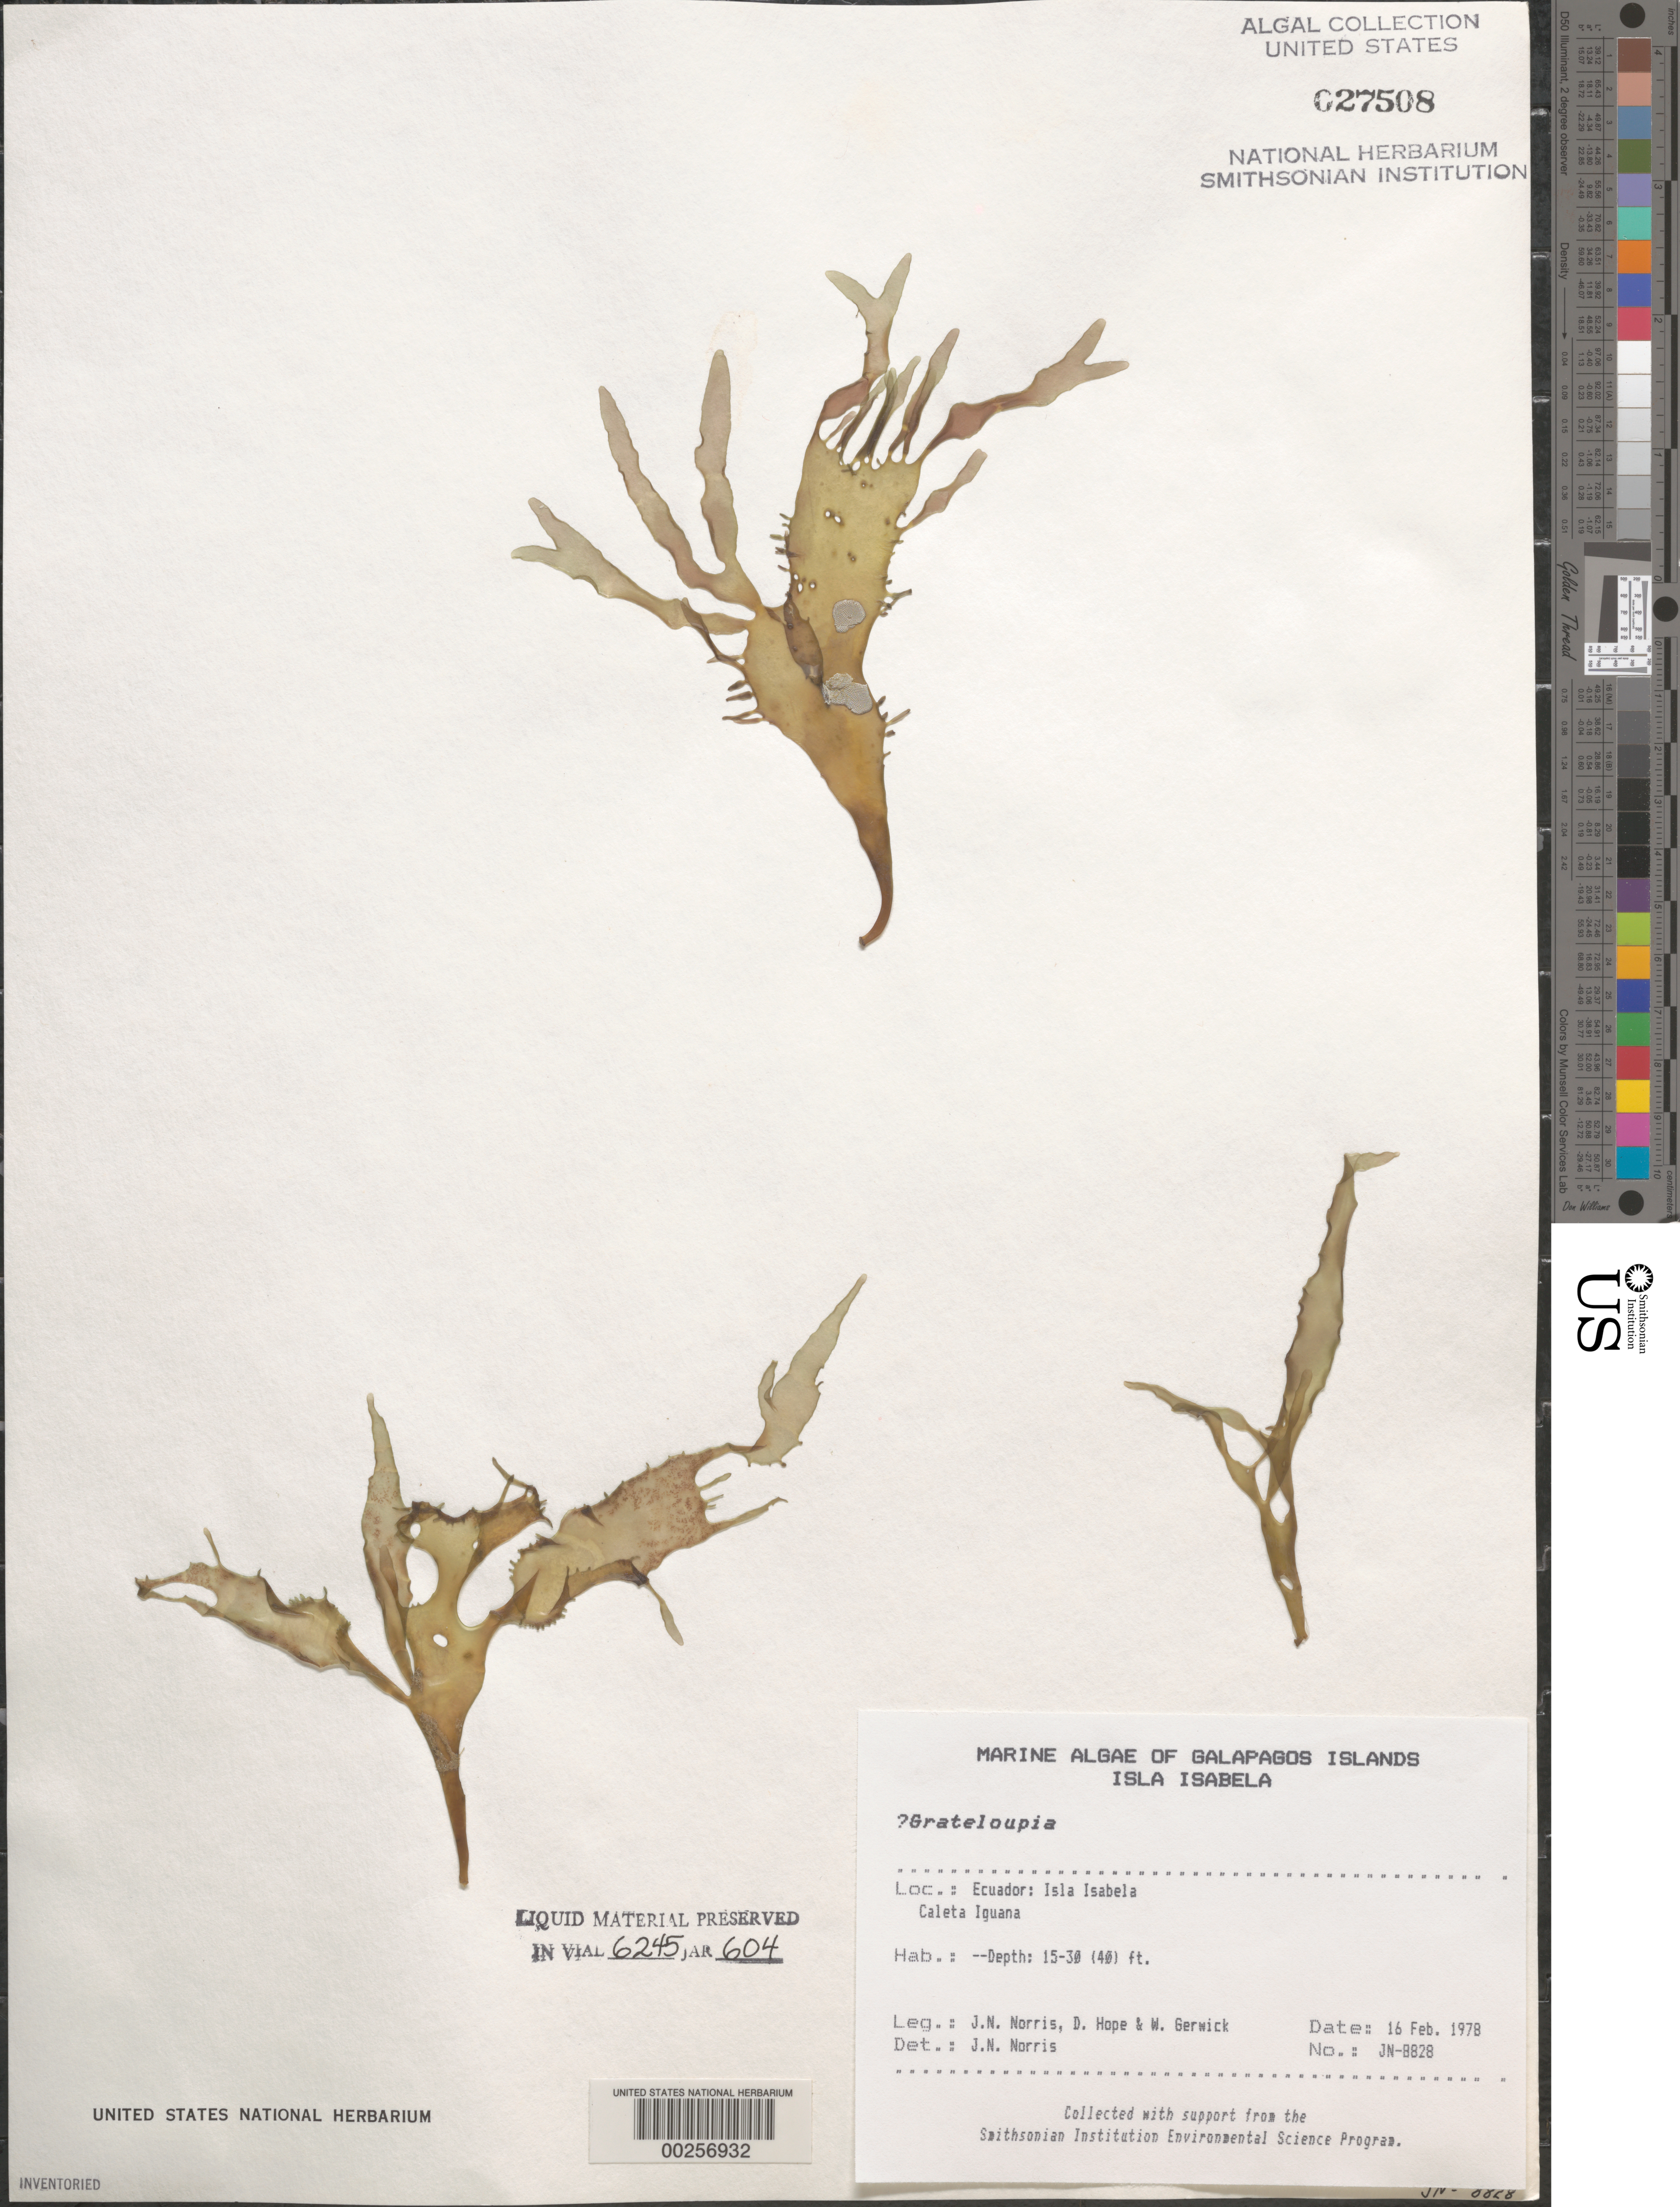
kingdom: Plantae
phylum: Rhodophyta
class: Florideophyceae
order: Halymeniales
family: Halymeniaceae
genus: Grateloupia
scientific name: Grateloupia sp.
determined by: Norris, James N.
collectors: J. N. Norris, D. Hope & W. Gerwick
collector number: JN-8828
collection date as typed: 16 Feb 1978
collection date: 1978-02-16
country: Ecuador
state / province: Colón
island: Isabela [Albemarle]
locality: Caleta Iguana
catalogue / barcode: US 27508